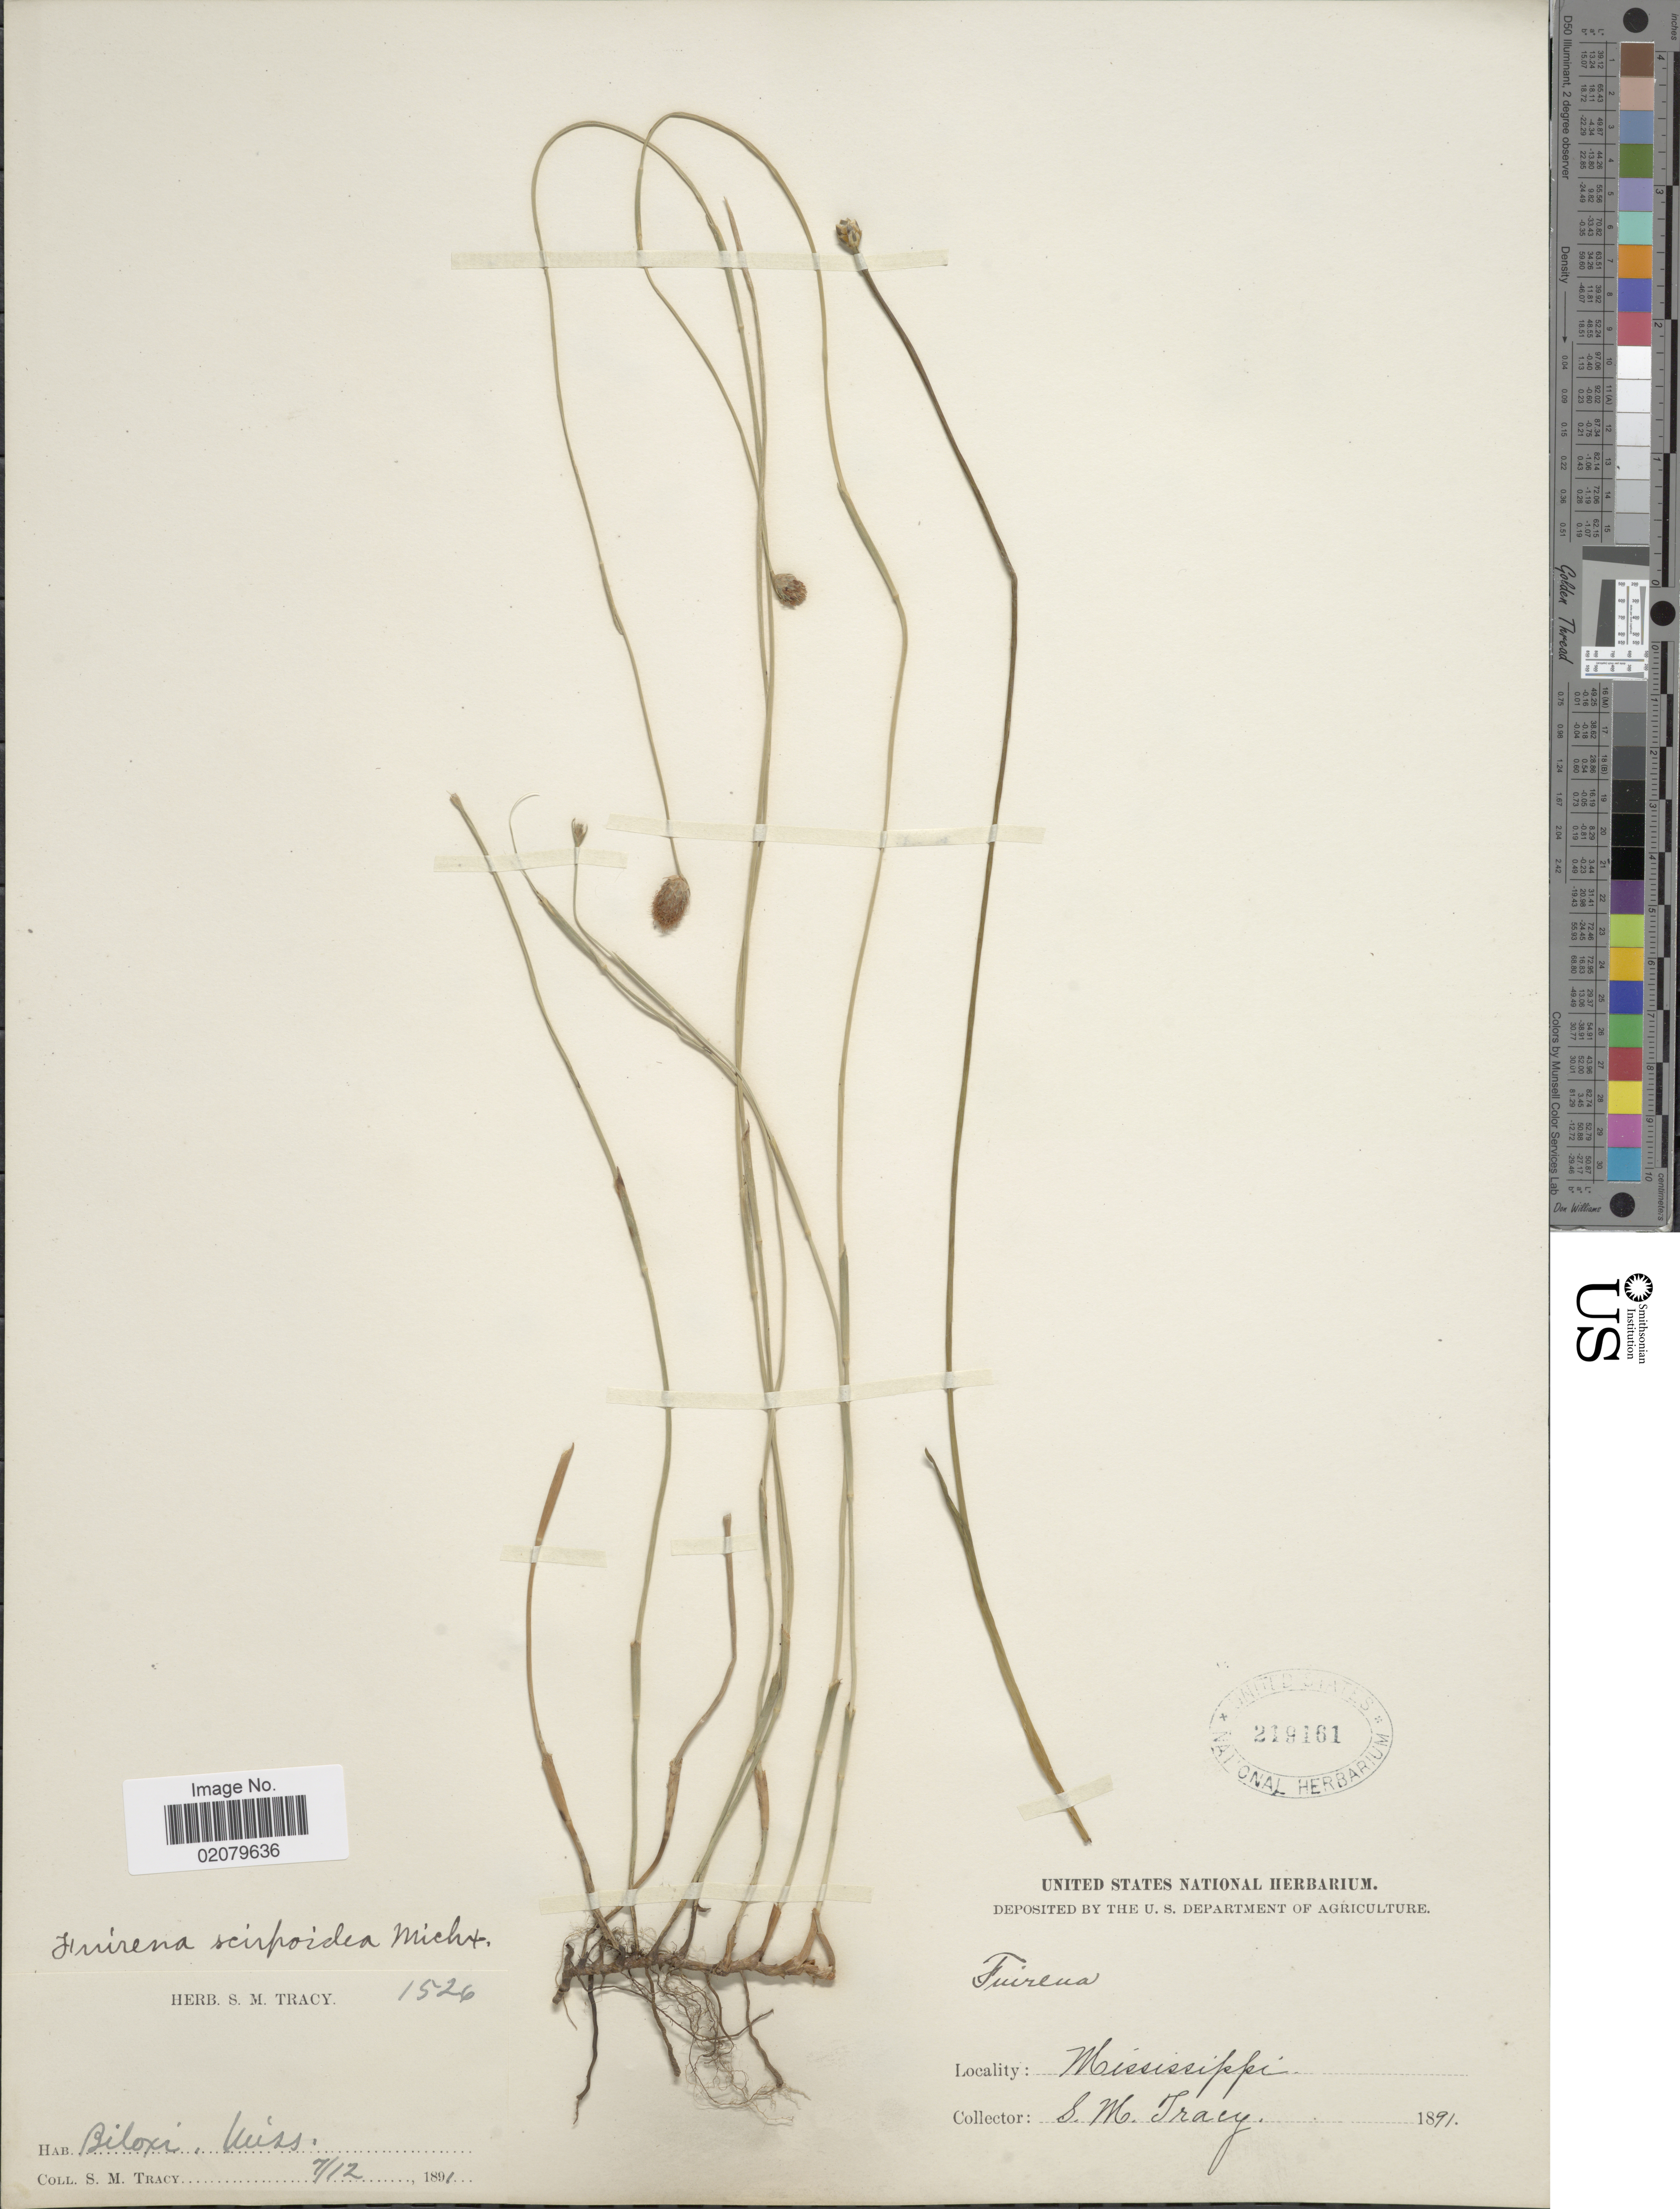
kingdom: Plantae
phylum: Tracheophyta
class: Liliopsida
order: Poales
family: Cyperaceae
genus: Fuirena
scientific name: Fuirena scirpoidea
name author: Michx.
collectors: S. M. Tracy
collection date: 1891-07-12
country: United States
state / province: Mississippi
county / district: Harrison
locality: Biloxi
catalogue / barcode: US 219161